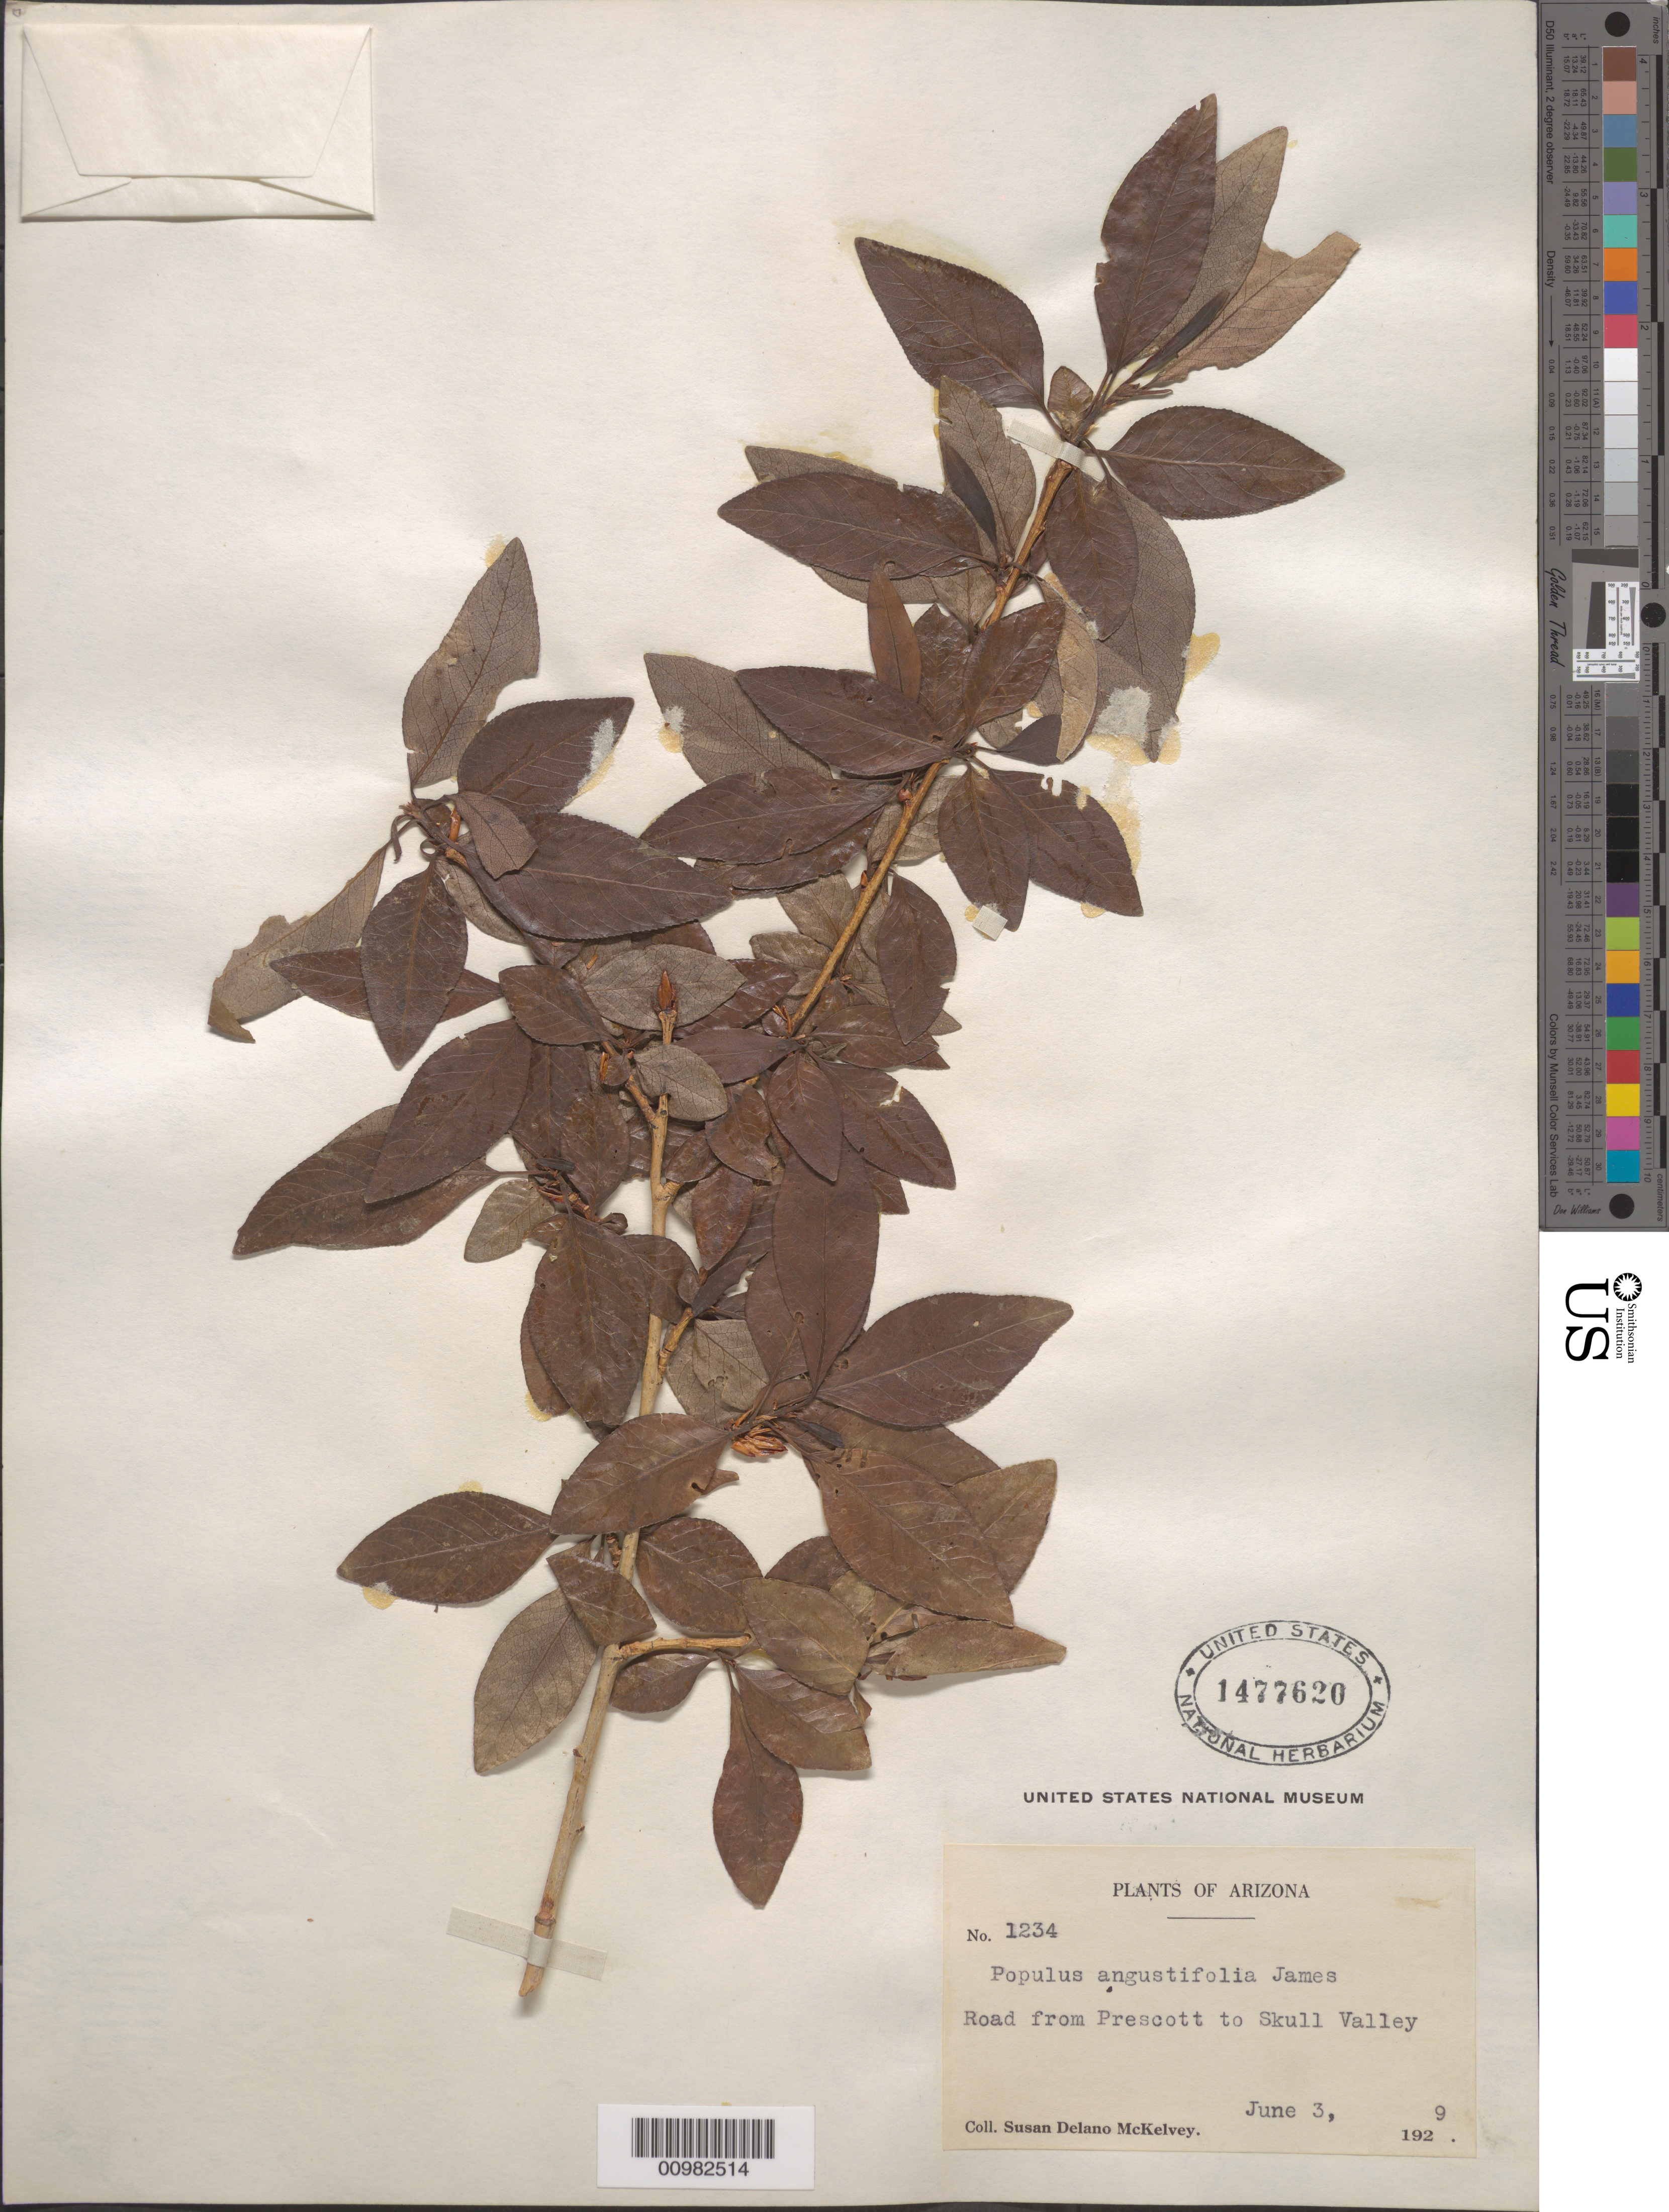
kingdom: Plantae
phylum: Tracheophyta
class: Magnoliopsida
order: Malpighiales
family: Salicaceae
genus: Populus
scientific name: Populus angustifolia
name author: E. James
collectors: S. A. McKelvey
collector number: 1234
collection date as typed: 03 Jun 1929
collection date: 1929-06-03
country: United States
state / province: Arizona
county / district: Yavapai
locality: Road from Prescott to Skull Valley.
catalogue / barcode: US 1477620